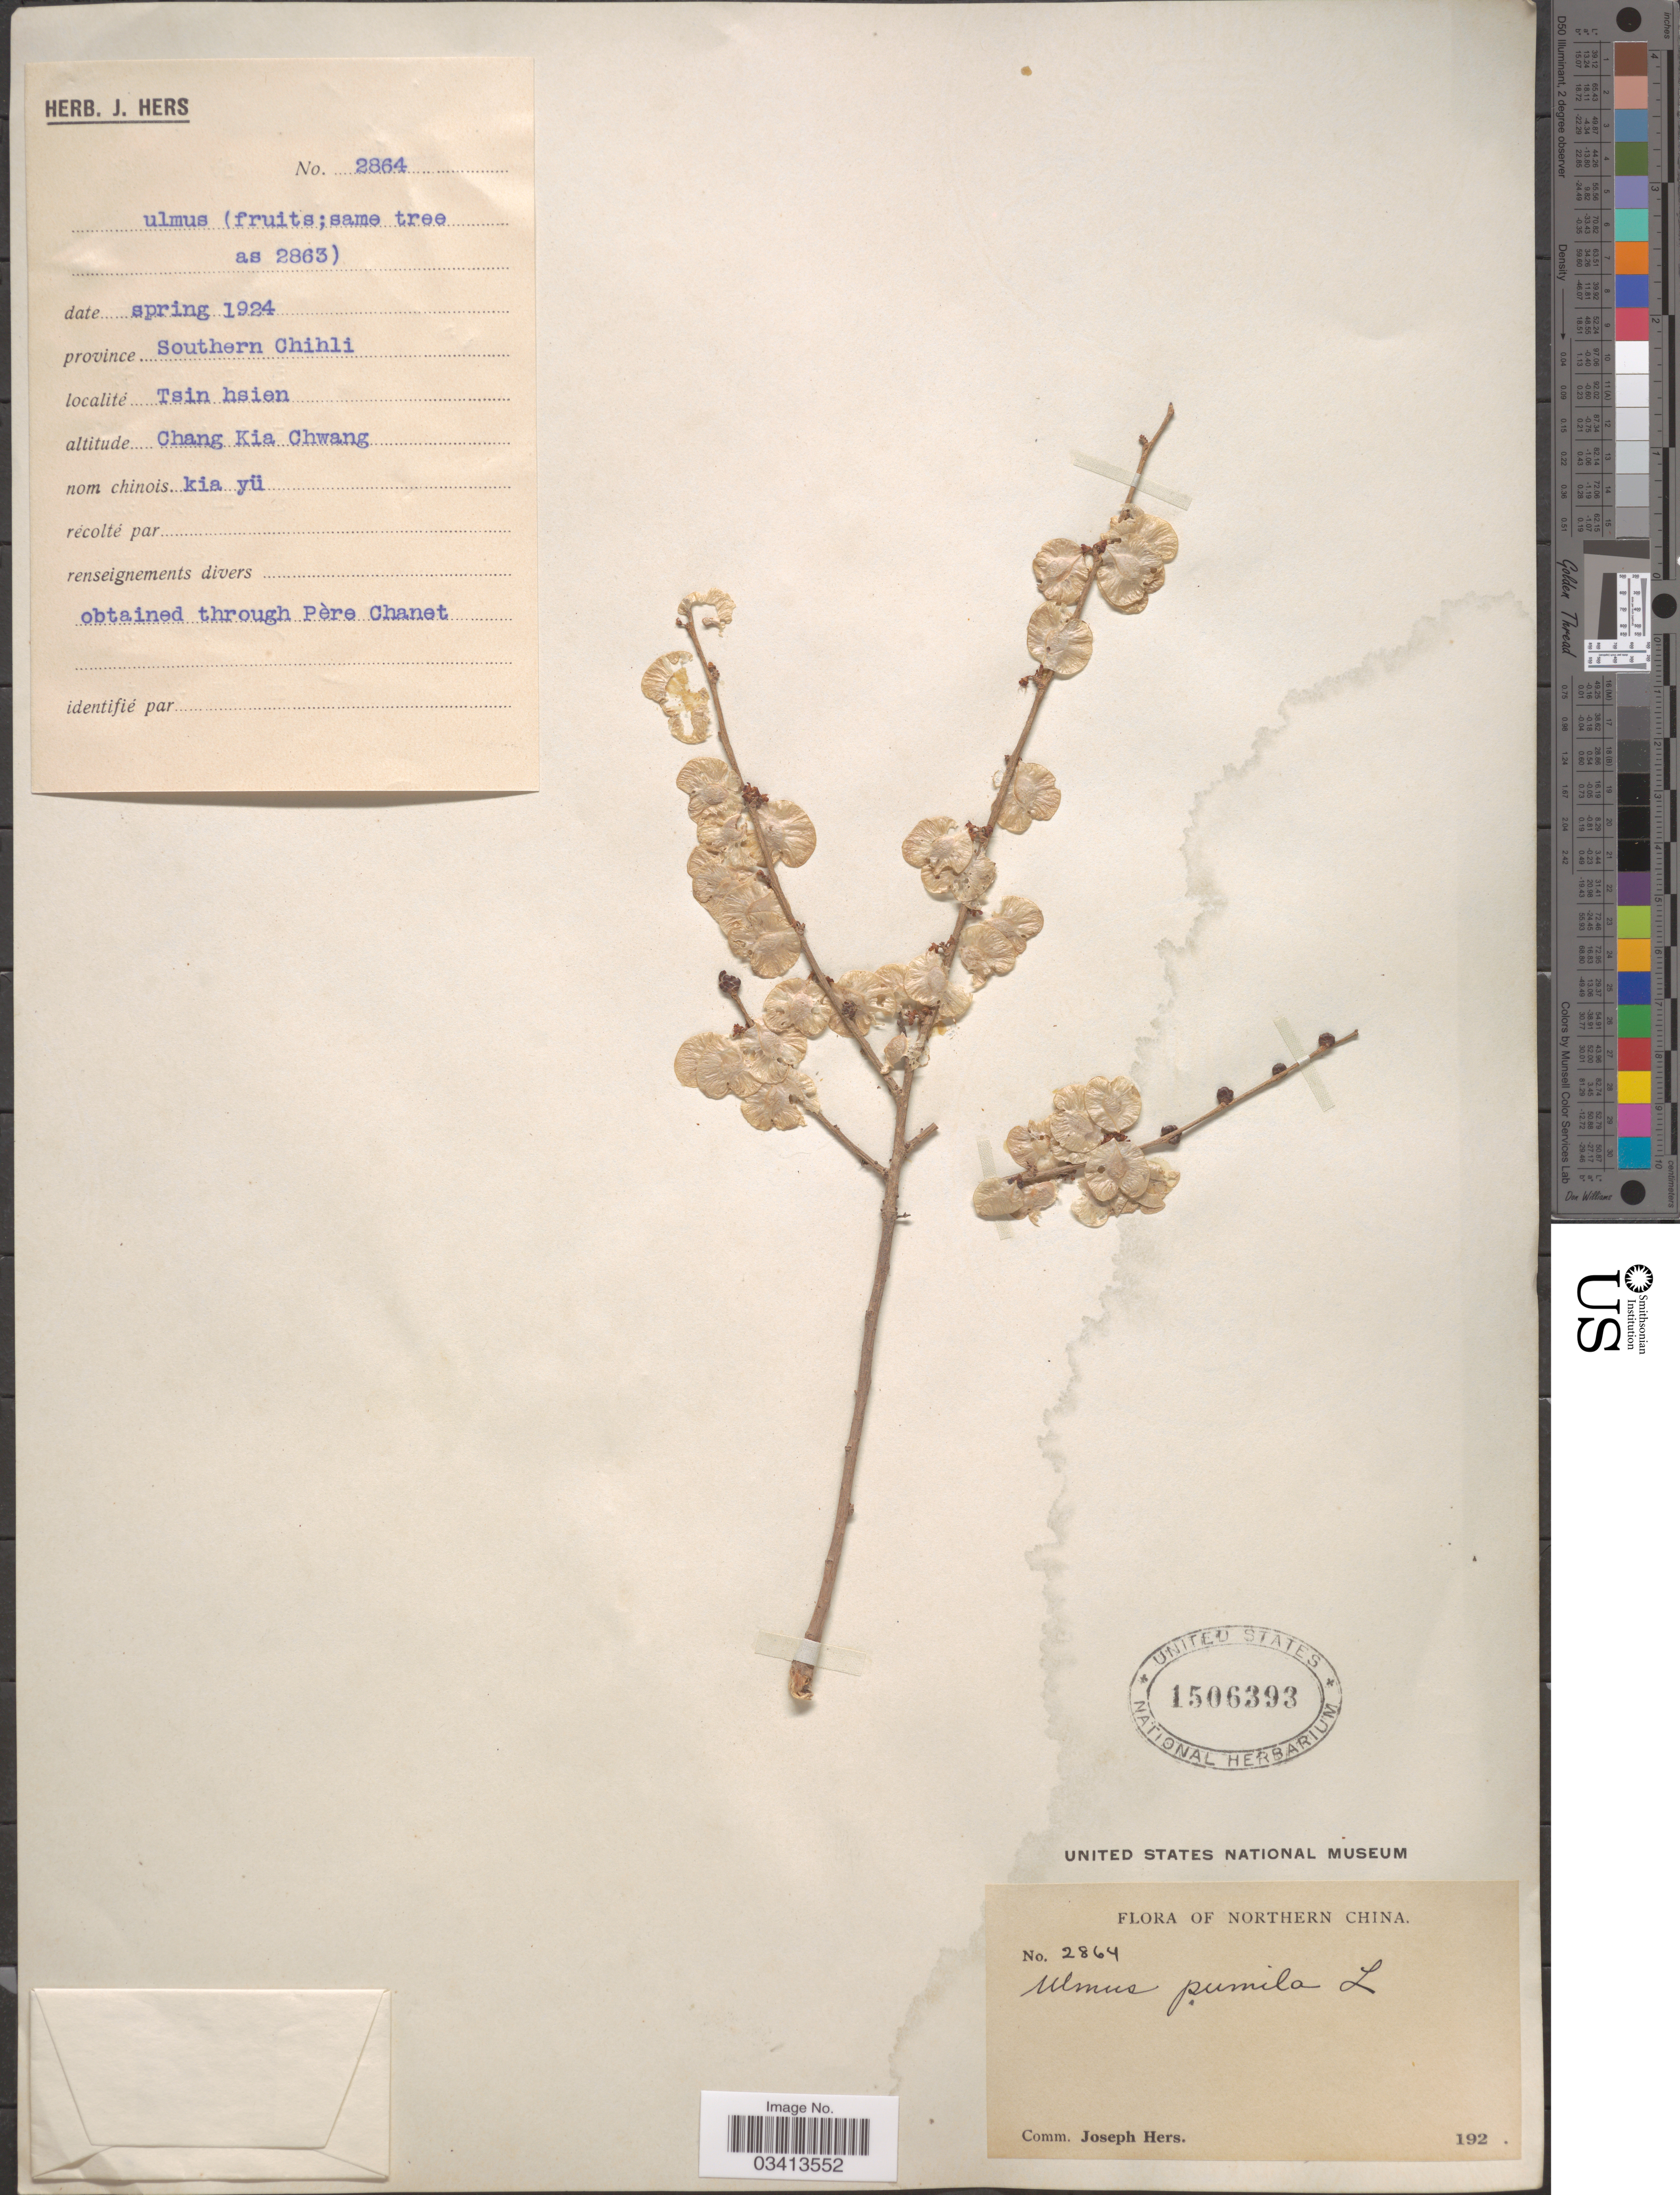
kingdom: Plantae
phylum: Tracheophyta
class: Magnoliopsida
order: Rosales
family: Ulmaceae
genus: Ulmus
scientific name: Ulmus pumila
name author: L.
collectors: J. Hers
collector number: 2864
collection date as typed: spring 1924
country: China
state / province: Hebei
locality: Northern China. Province Southern Chihli. Tsin hsien. Chang Kia Chwang.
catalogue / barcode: US 1506393